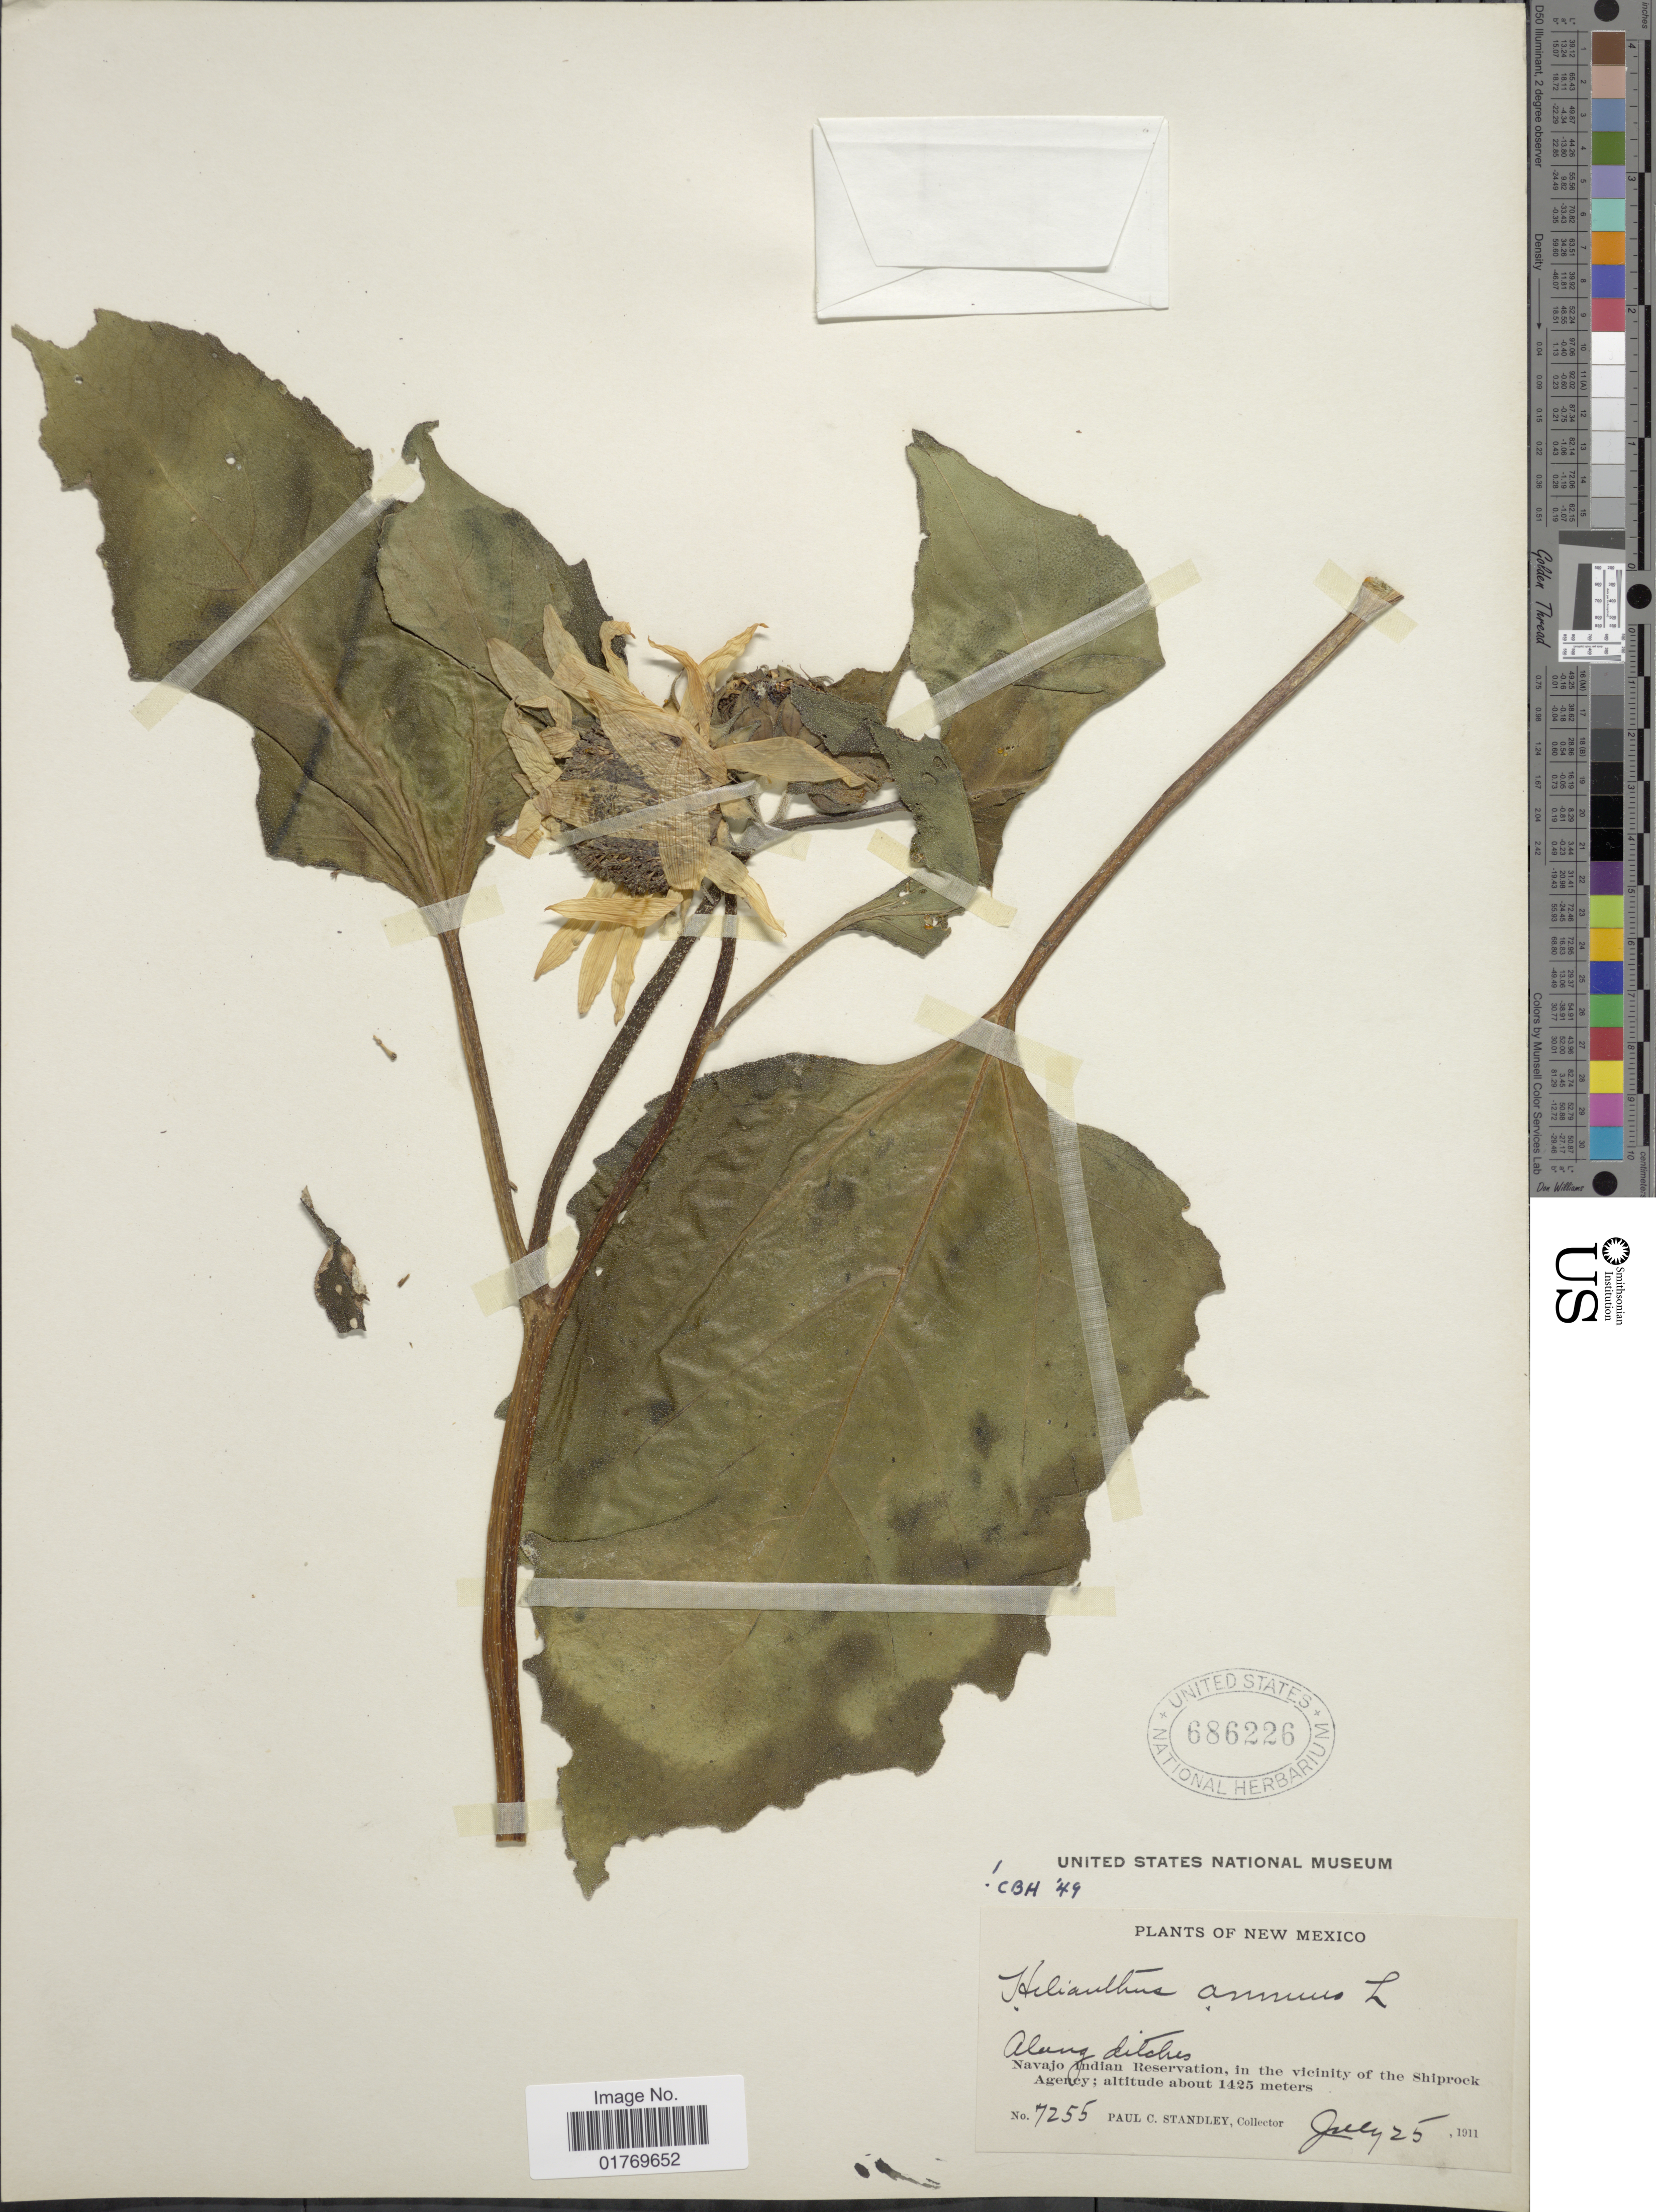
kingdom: Plantae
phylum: Tracheophyta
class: Magnoliopsida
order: Asterales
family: Asteraceae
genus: Helianthus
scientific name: Helianthus annuus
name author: L.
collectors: P. C. Standley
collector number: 7255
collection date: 1911-07-25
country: United States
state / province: New Mexico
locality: Along ditches, Navajo Indian Reservation, in the vicinity of the Shiprock Agency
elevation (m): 1425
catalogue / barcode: US 686226